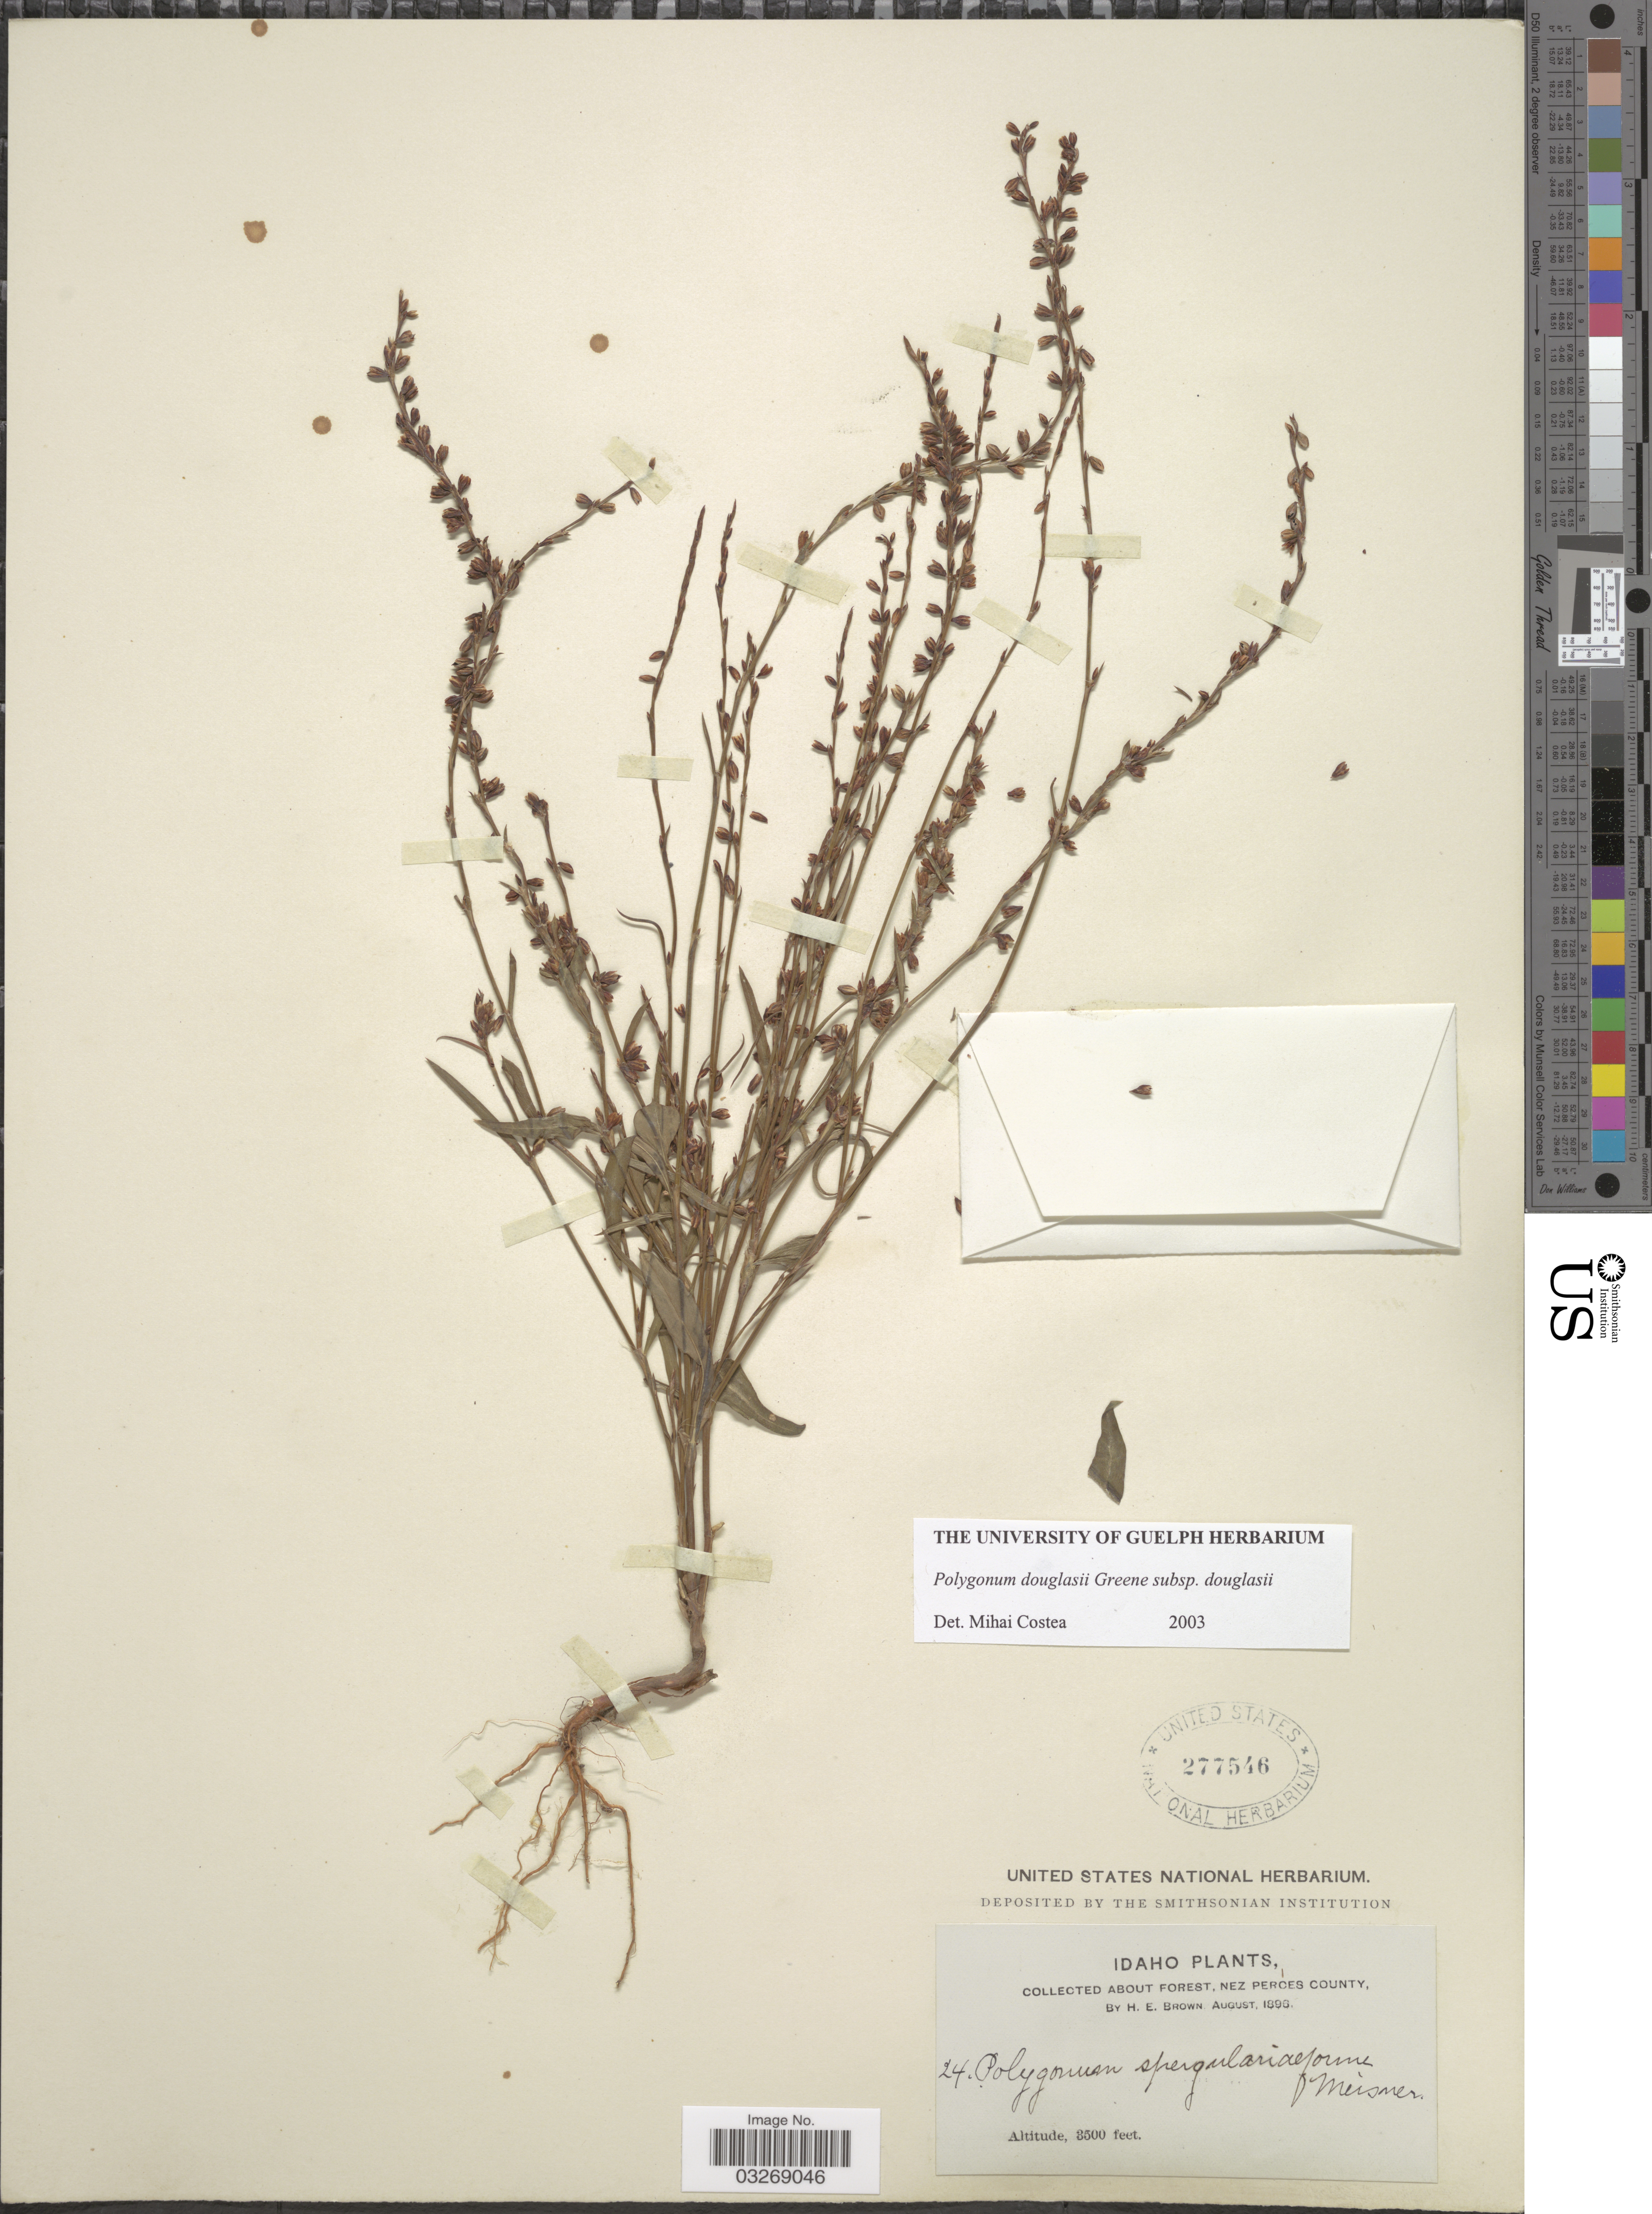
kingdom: Plantae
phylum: Tracheophyta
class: Magnoliopsida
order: Caryophyllales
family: Polygonaceae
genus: Polygonum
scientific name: Polygonum douglasii subsp. douglasii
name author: Greene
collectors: H. E. Brown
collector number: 24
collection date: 1896-08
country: United States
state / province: Idaho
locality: About Forest, Nez Perces County.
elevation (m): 1067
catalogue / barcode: US 277546